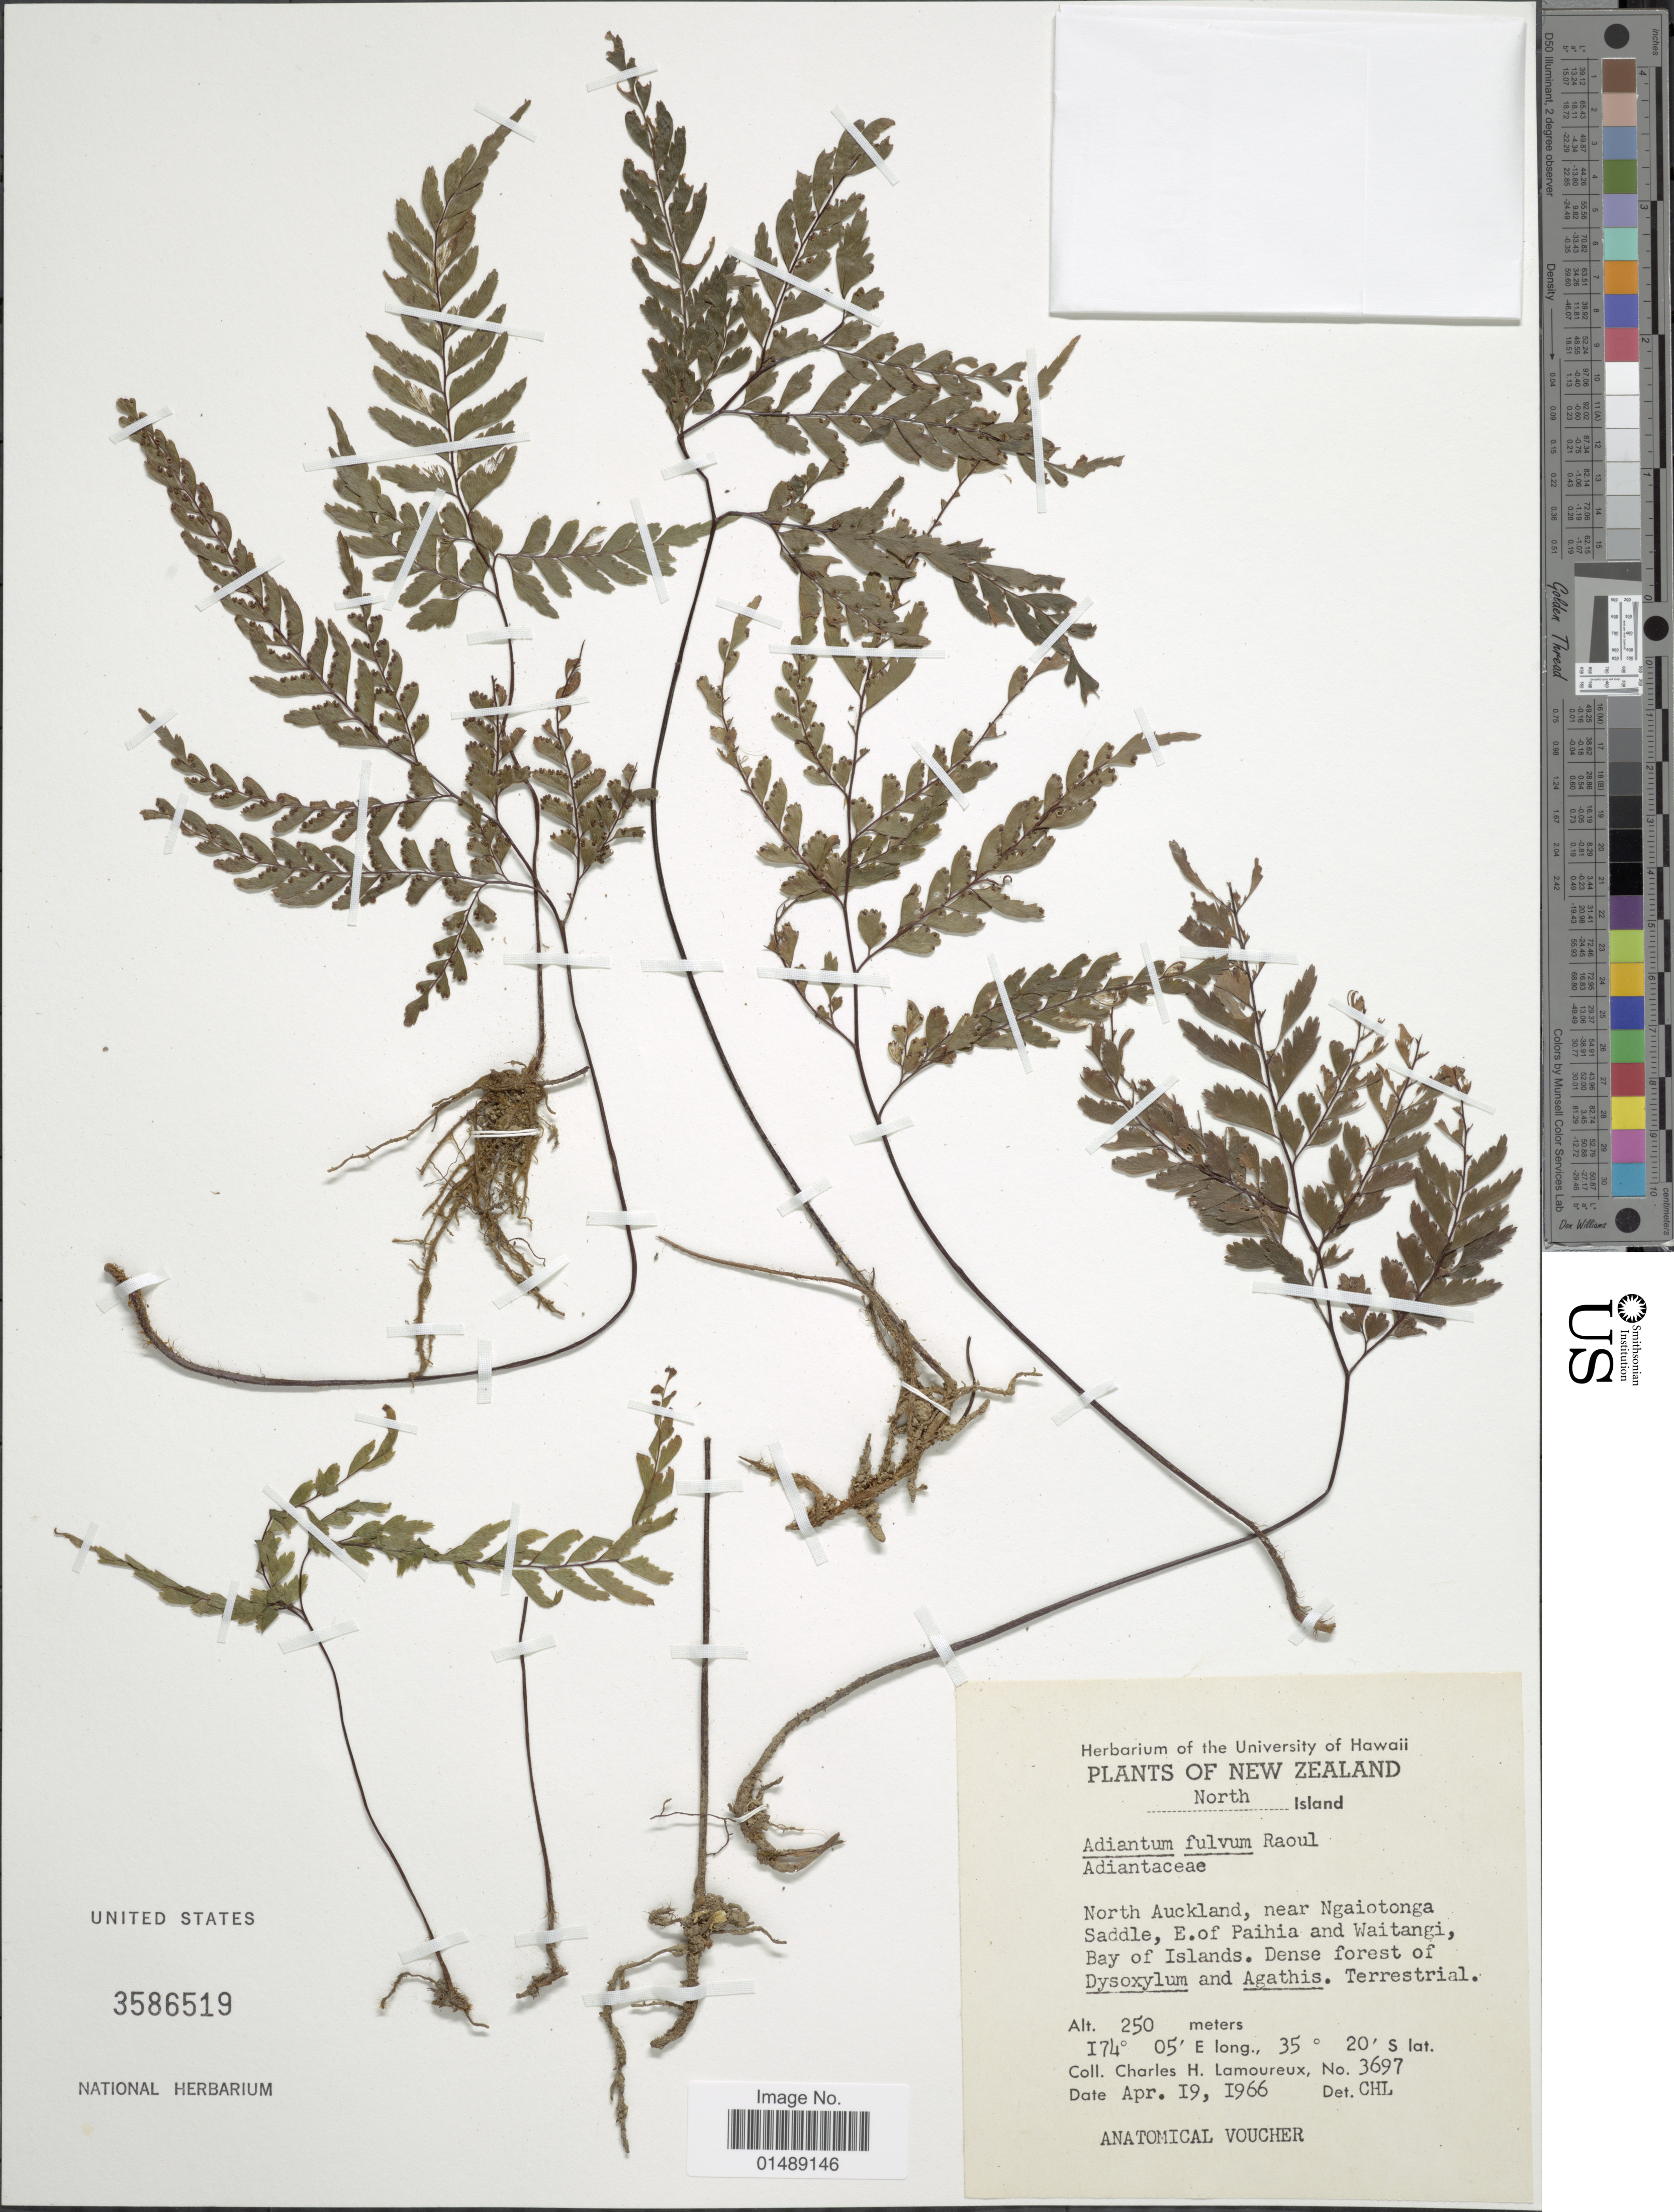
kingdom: Plantae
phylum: Tracheophyta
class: Polypodiopsida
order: Polypodiales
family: Pteridaceae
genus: Adiantum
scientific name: Adiantum fulvum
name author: M. Raoul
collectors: C. Lamourex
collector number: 3697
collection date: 1966-04-19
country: New Zealand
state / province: Auckland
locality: North Island, North Auckland, near Ngaiotonga Saddle, E, of Paiphia and Waitangi, Bay of Islands.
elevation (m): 250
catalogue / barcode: US 3586519